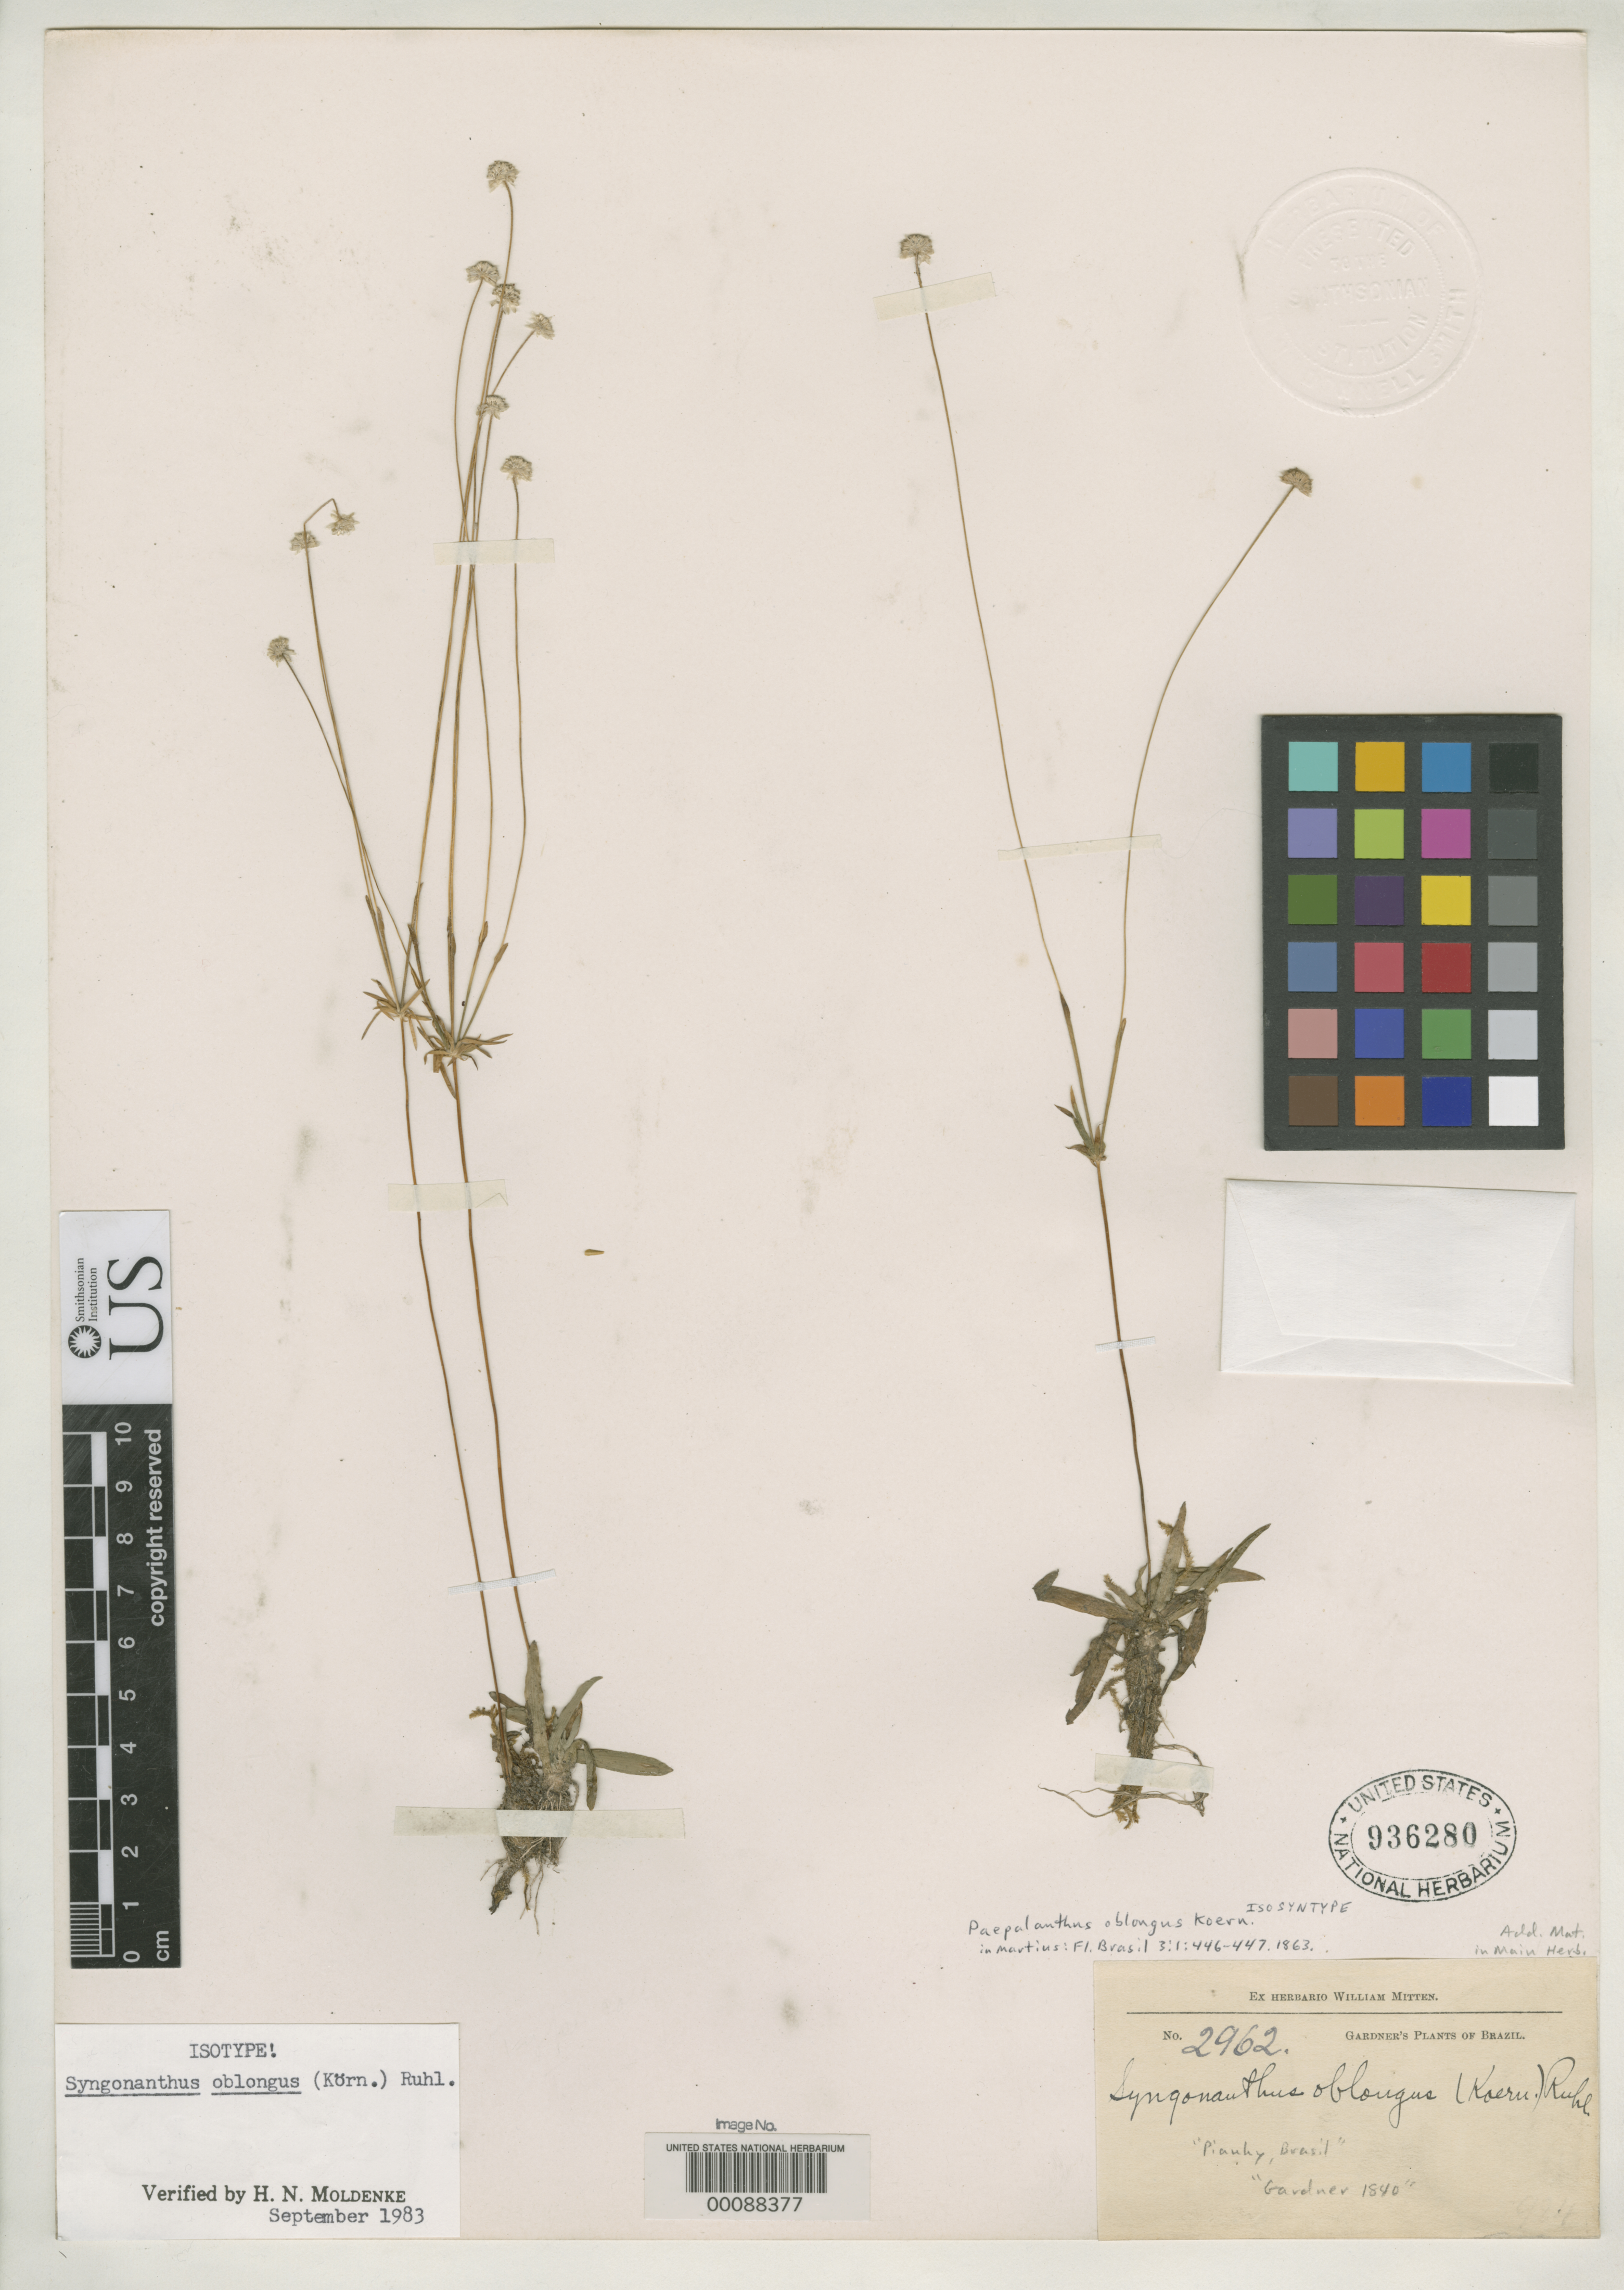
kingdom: Plantae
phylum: Tracheophyta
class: Liliopsida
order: Poales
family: Eriocaulaceae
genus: Paepalanthus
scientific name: Paepalanthus oblongus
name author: Körn. in Mart.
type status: Isosyntype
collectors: G. Gardner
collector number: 2962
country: Brazil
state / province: Piauí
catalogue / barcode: US 936280